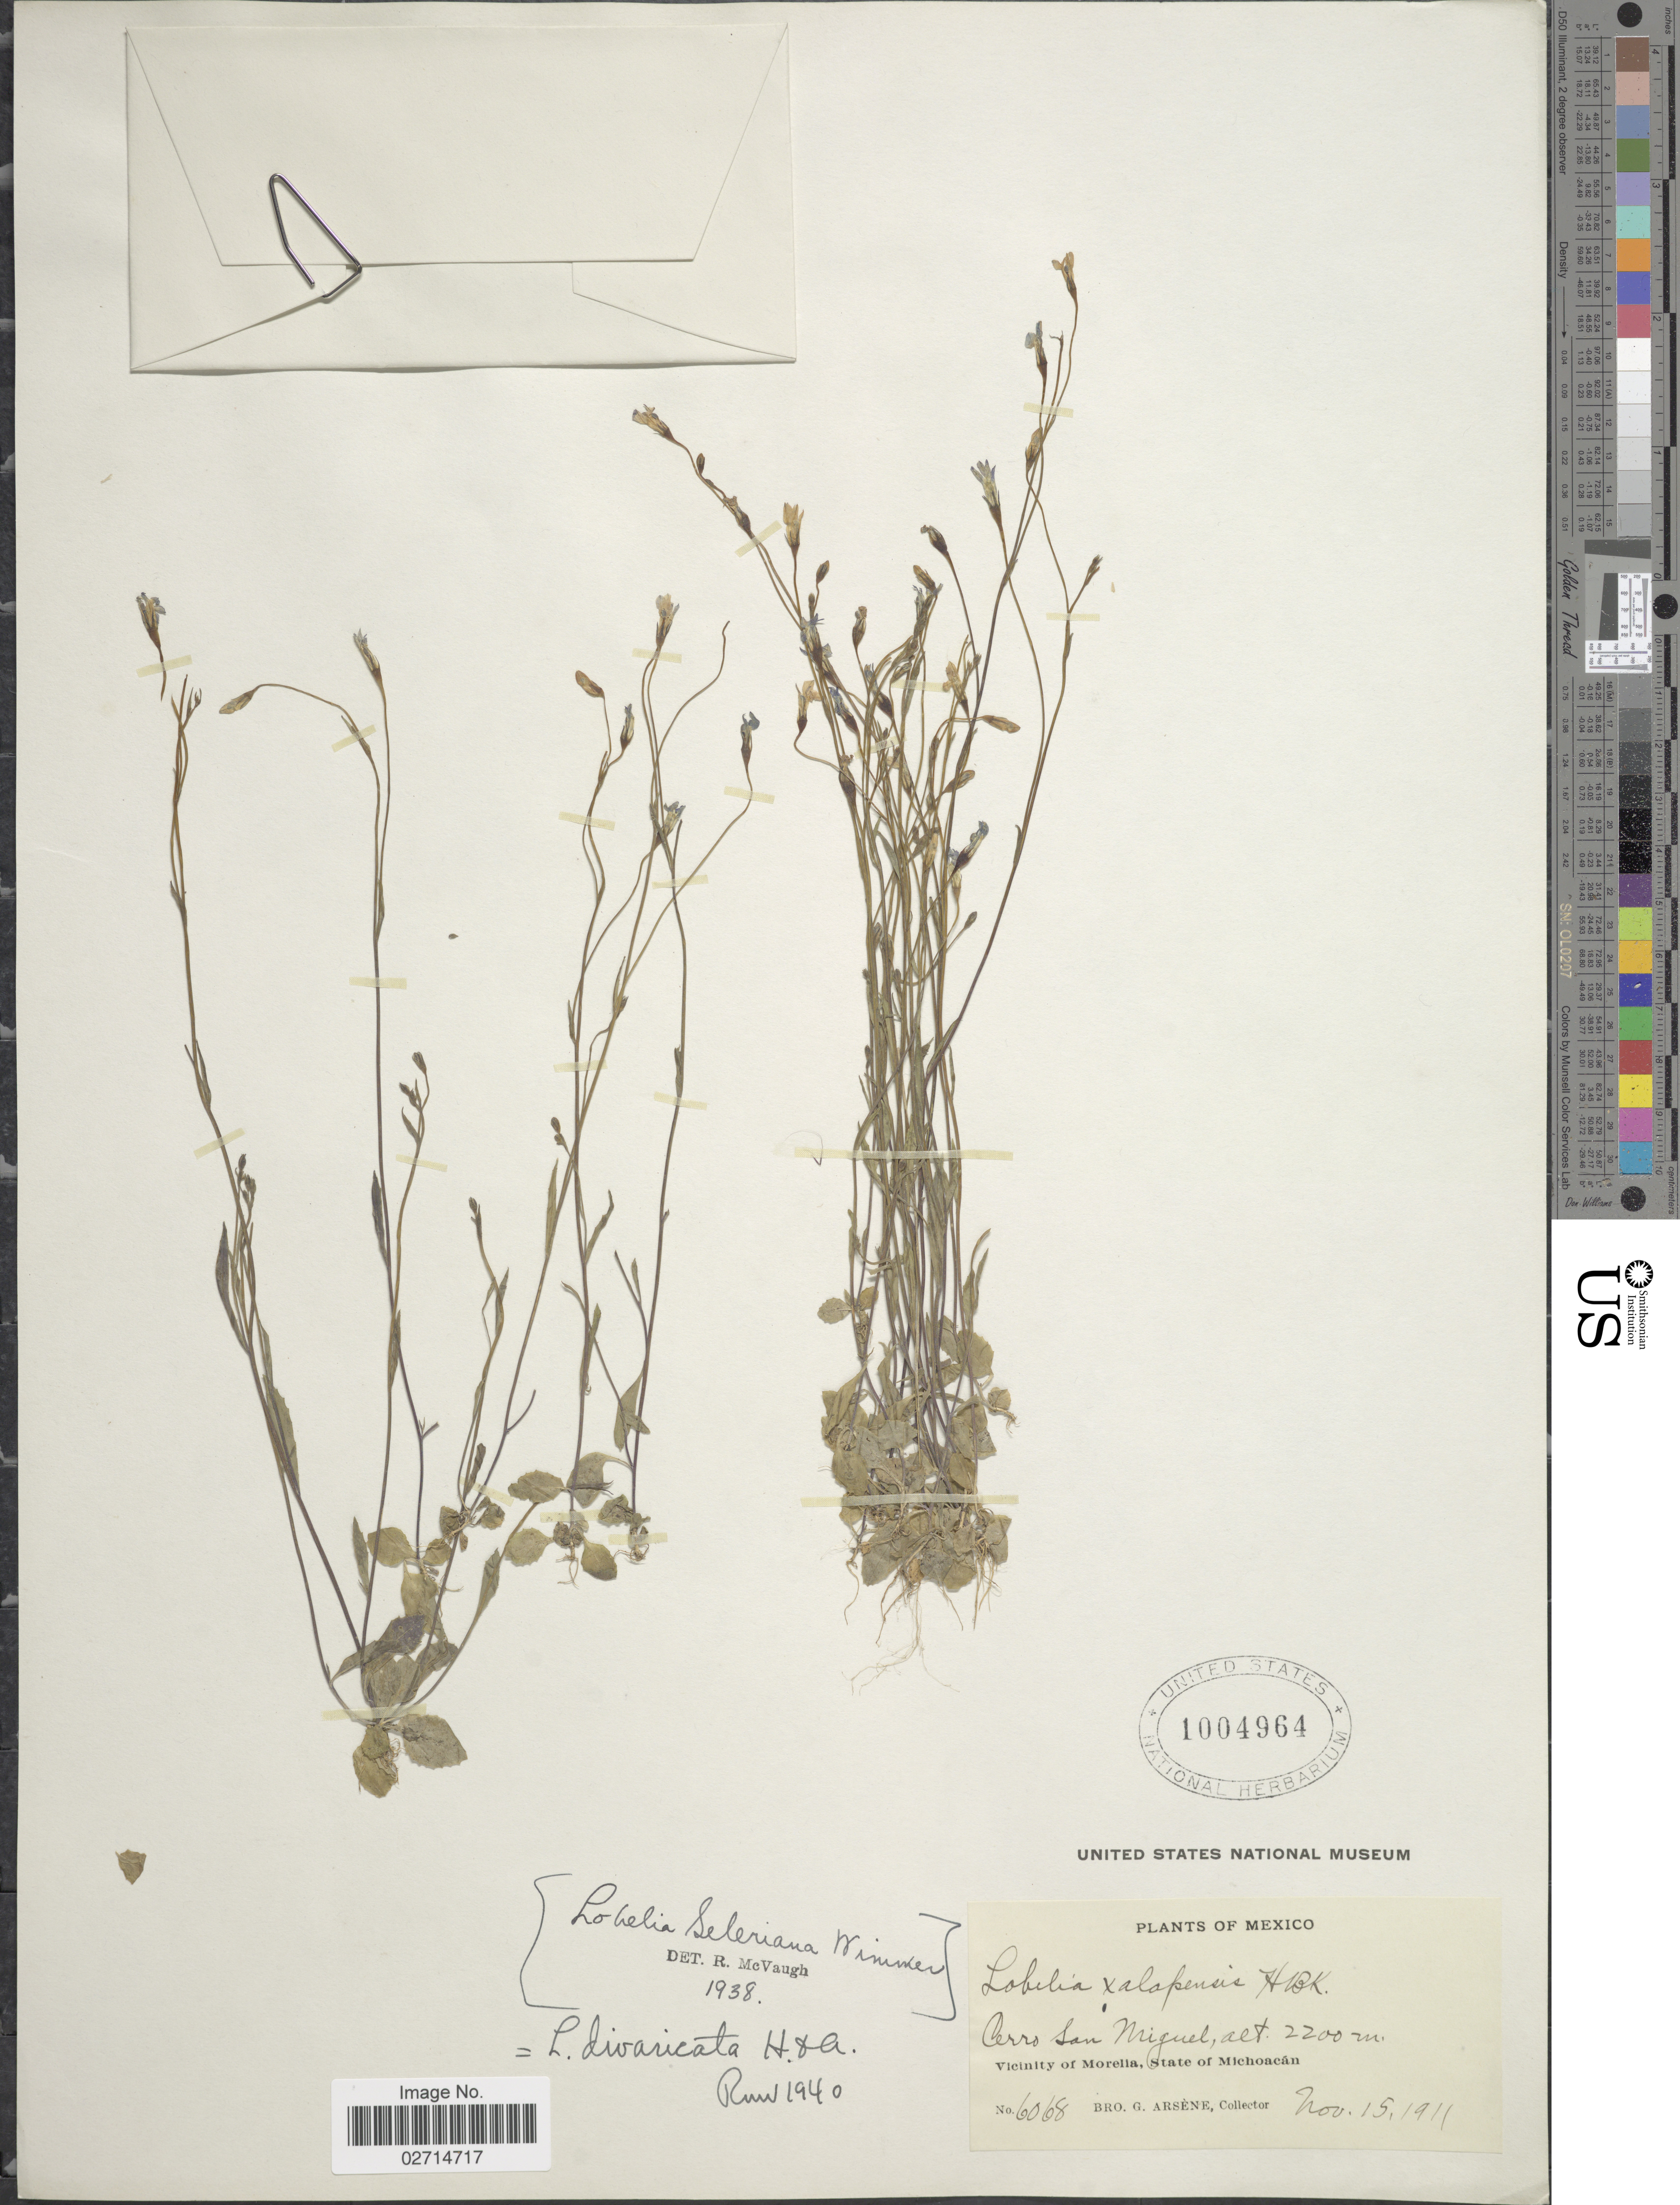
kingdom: Plantae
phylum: Tracheophyta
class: Magnoliopsida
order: Asterales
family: Campanulaceae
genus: Lobelia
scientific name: Lobelia divaricata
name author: Hook. & Arn.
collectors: Bro. G. Arsène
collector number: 6068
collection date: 1911-11-15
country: Mexico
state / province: Michoacán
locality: Cerro San Miguel. Vicinity of Morelia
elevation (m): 2200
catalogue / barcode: US 1004964